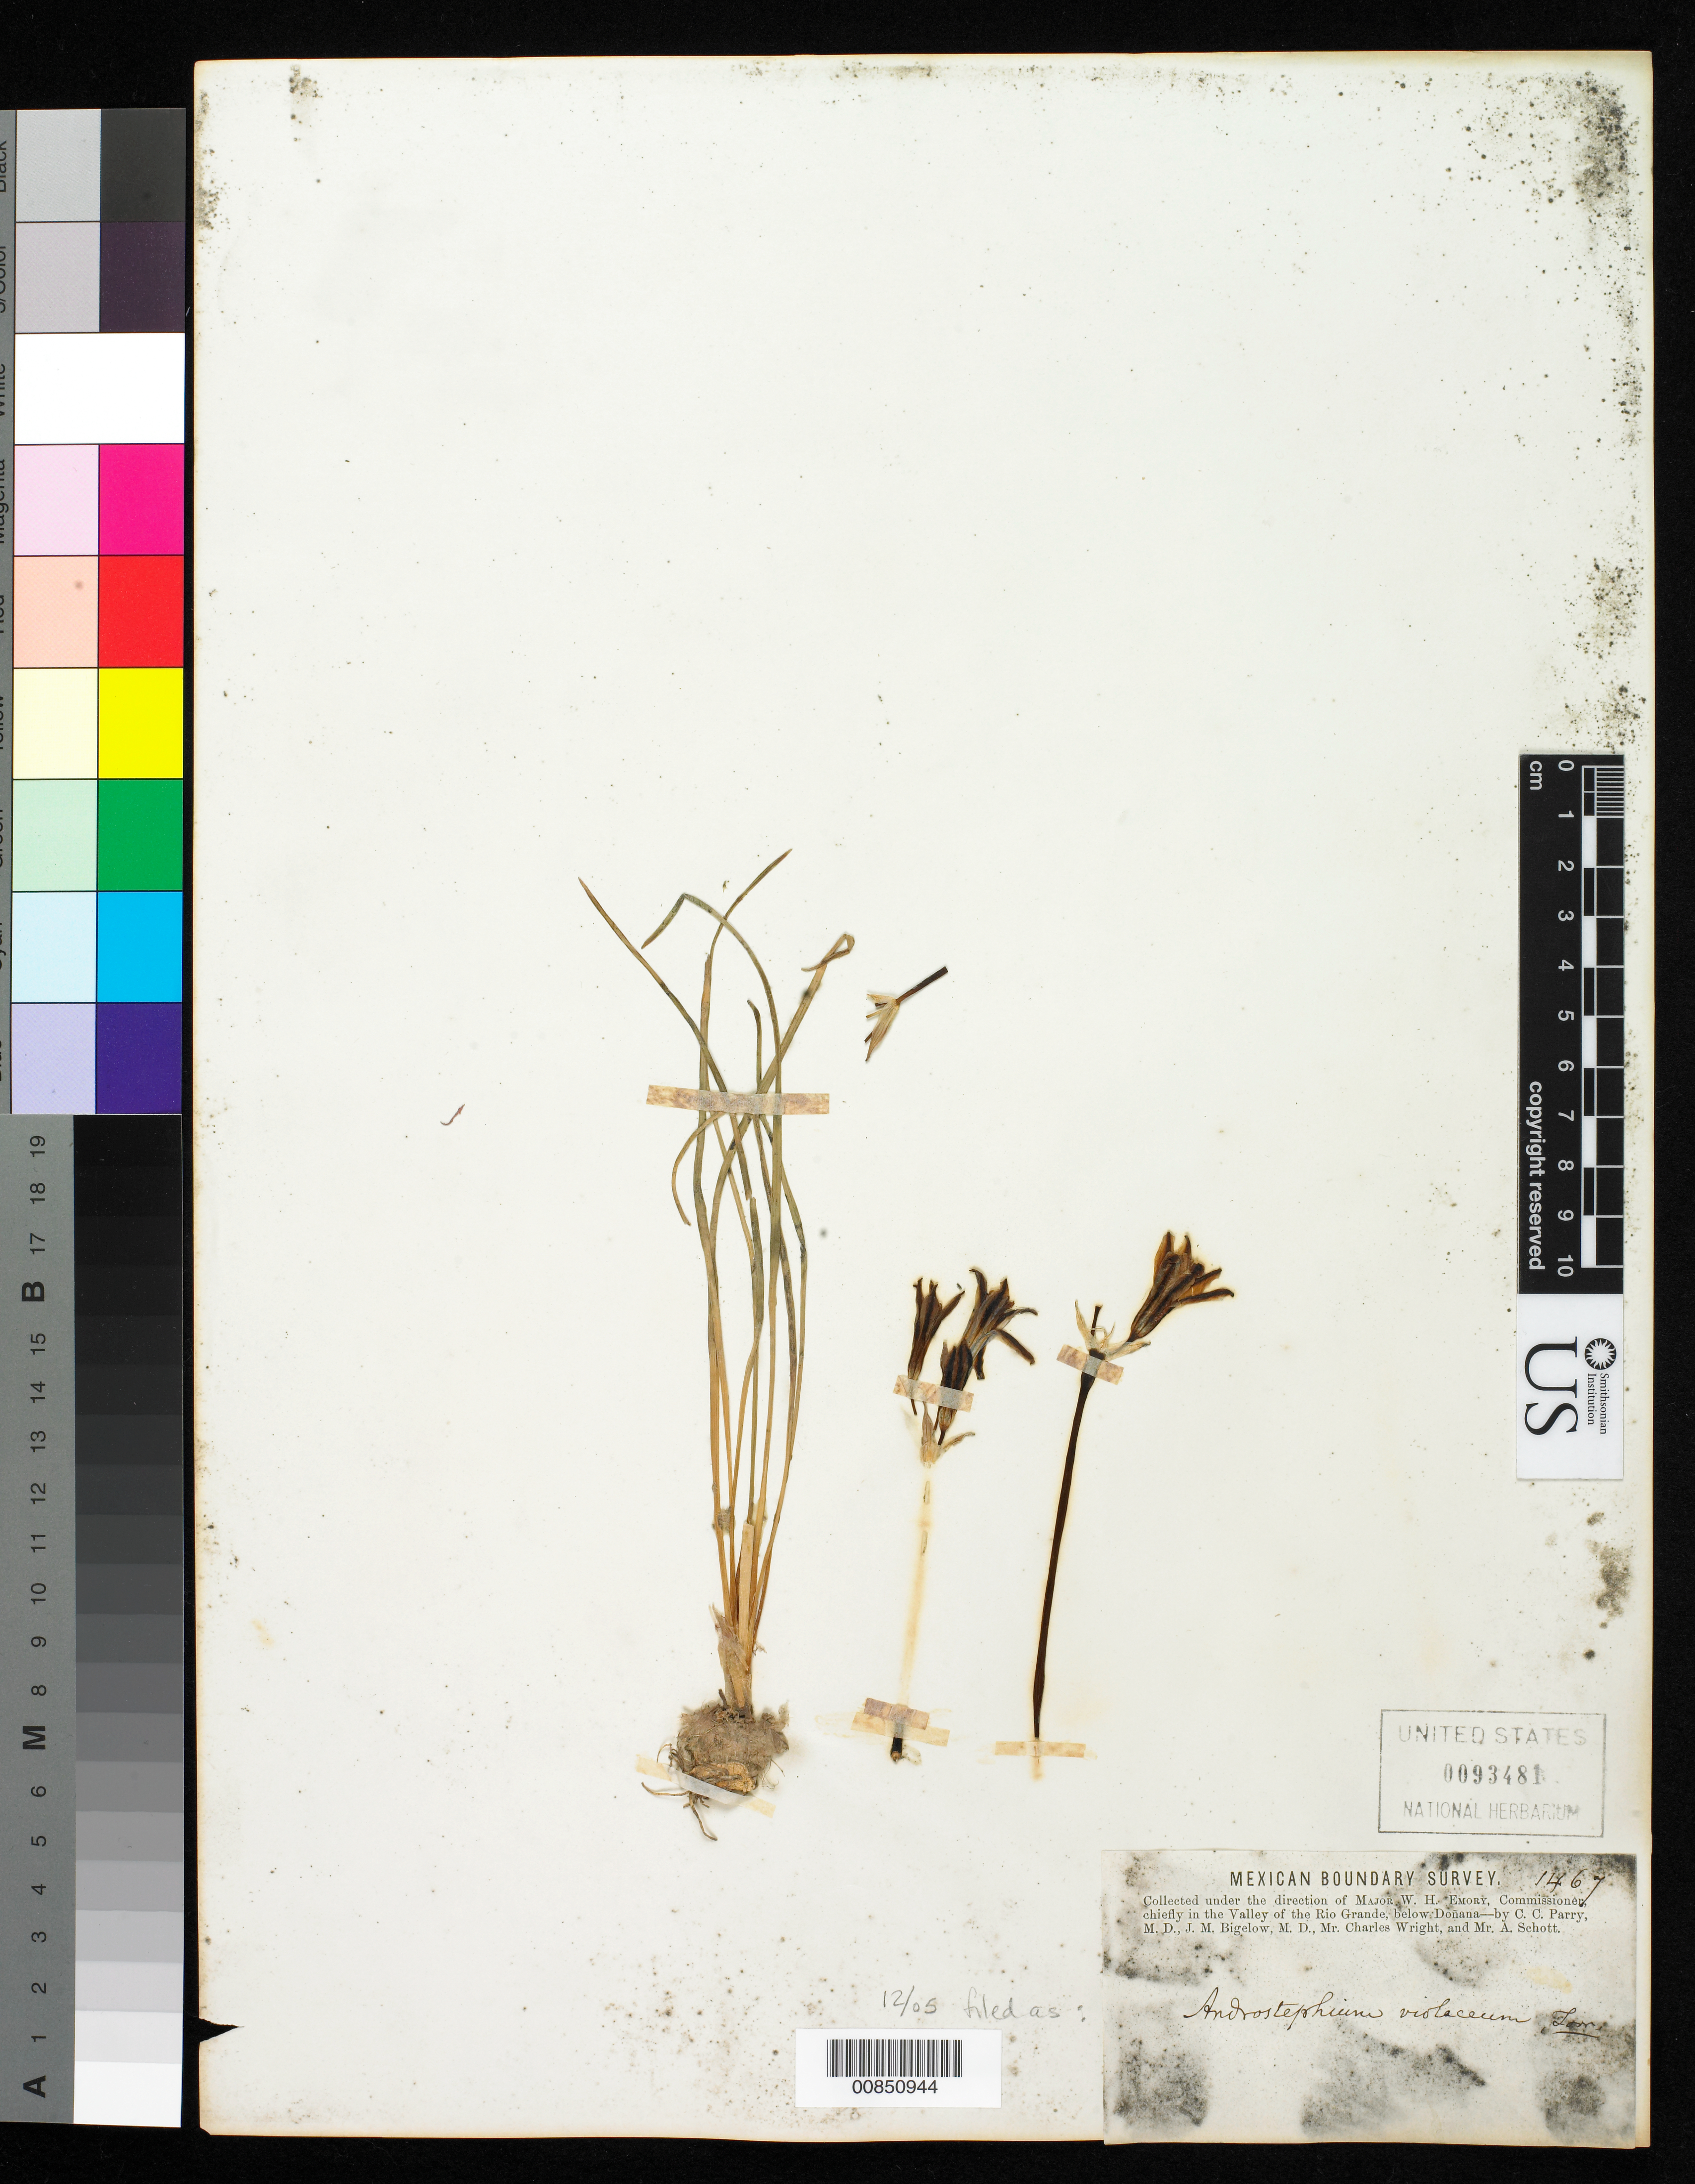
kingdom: Plantae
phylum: Tracheophyta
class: Liliopsida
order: Asparagales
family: Asparagaceae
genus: Androstephium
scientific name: Androstephium caeruleum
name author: (Scheele) Greene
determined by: Strong, Mark T., (BOT), Smithsonian Institution - National Museum of Natural History (UNITED STATES)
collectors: C. C. Parry, J. M. Bigelow, C. Wright & A. C. V. Schott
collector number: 1467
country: United States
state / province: New Mexico / Texas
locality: Valley of the Rio Grande, below Doñana.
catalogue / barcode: US 93481